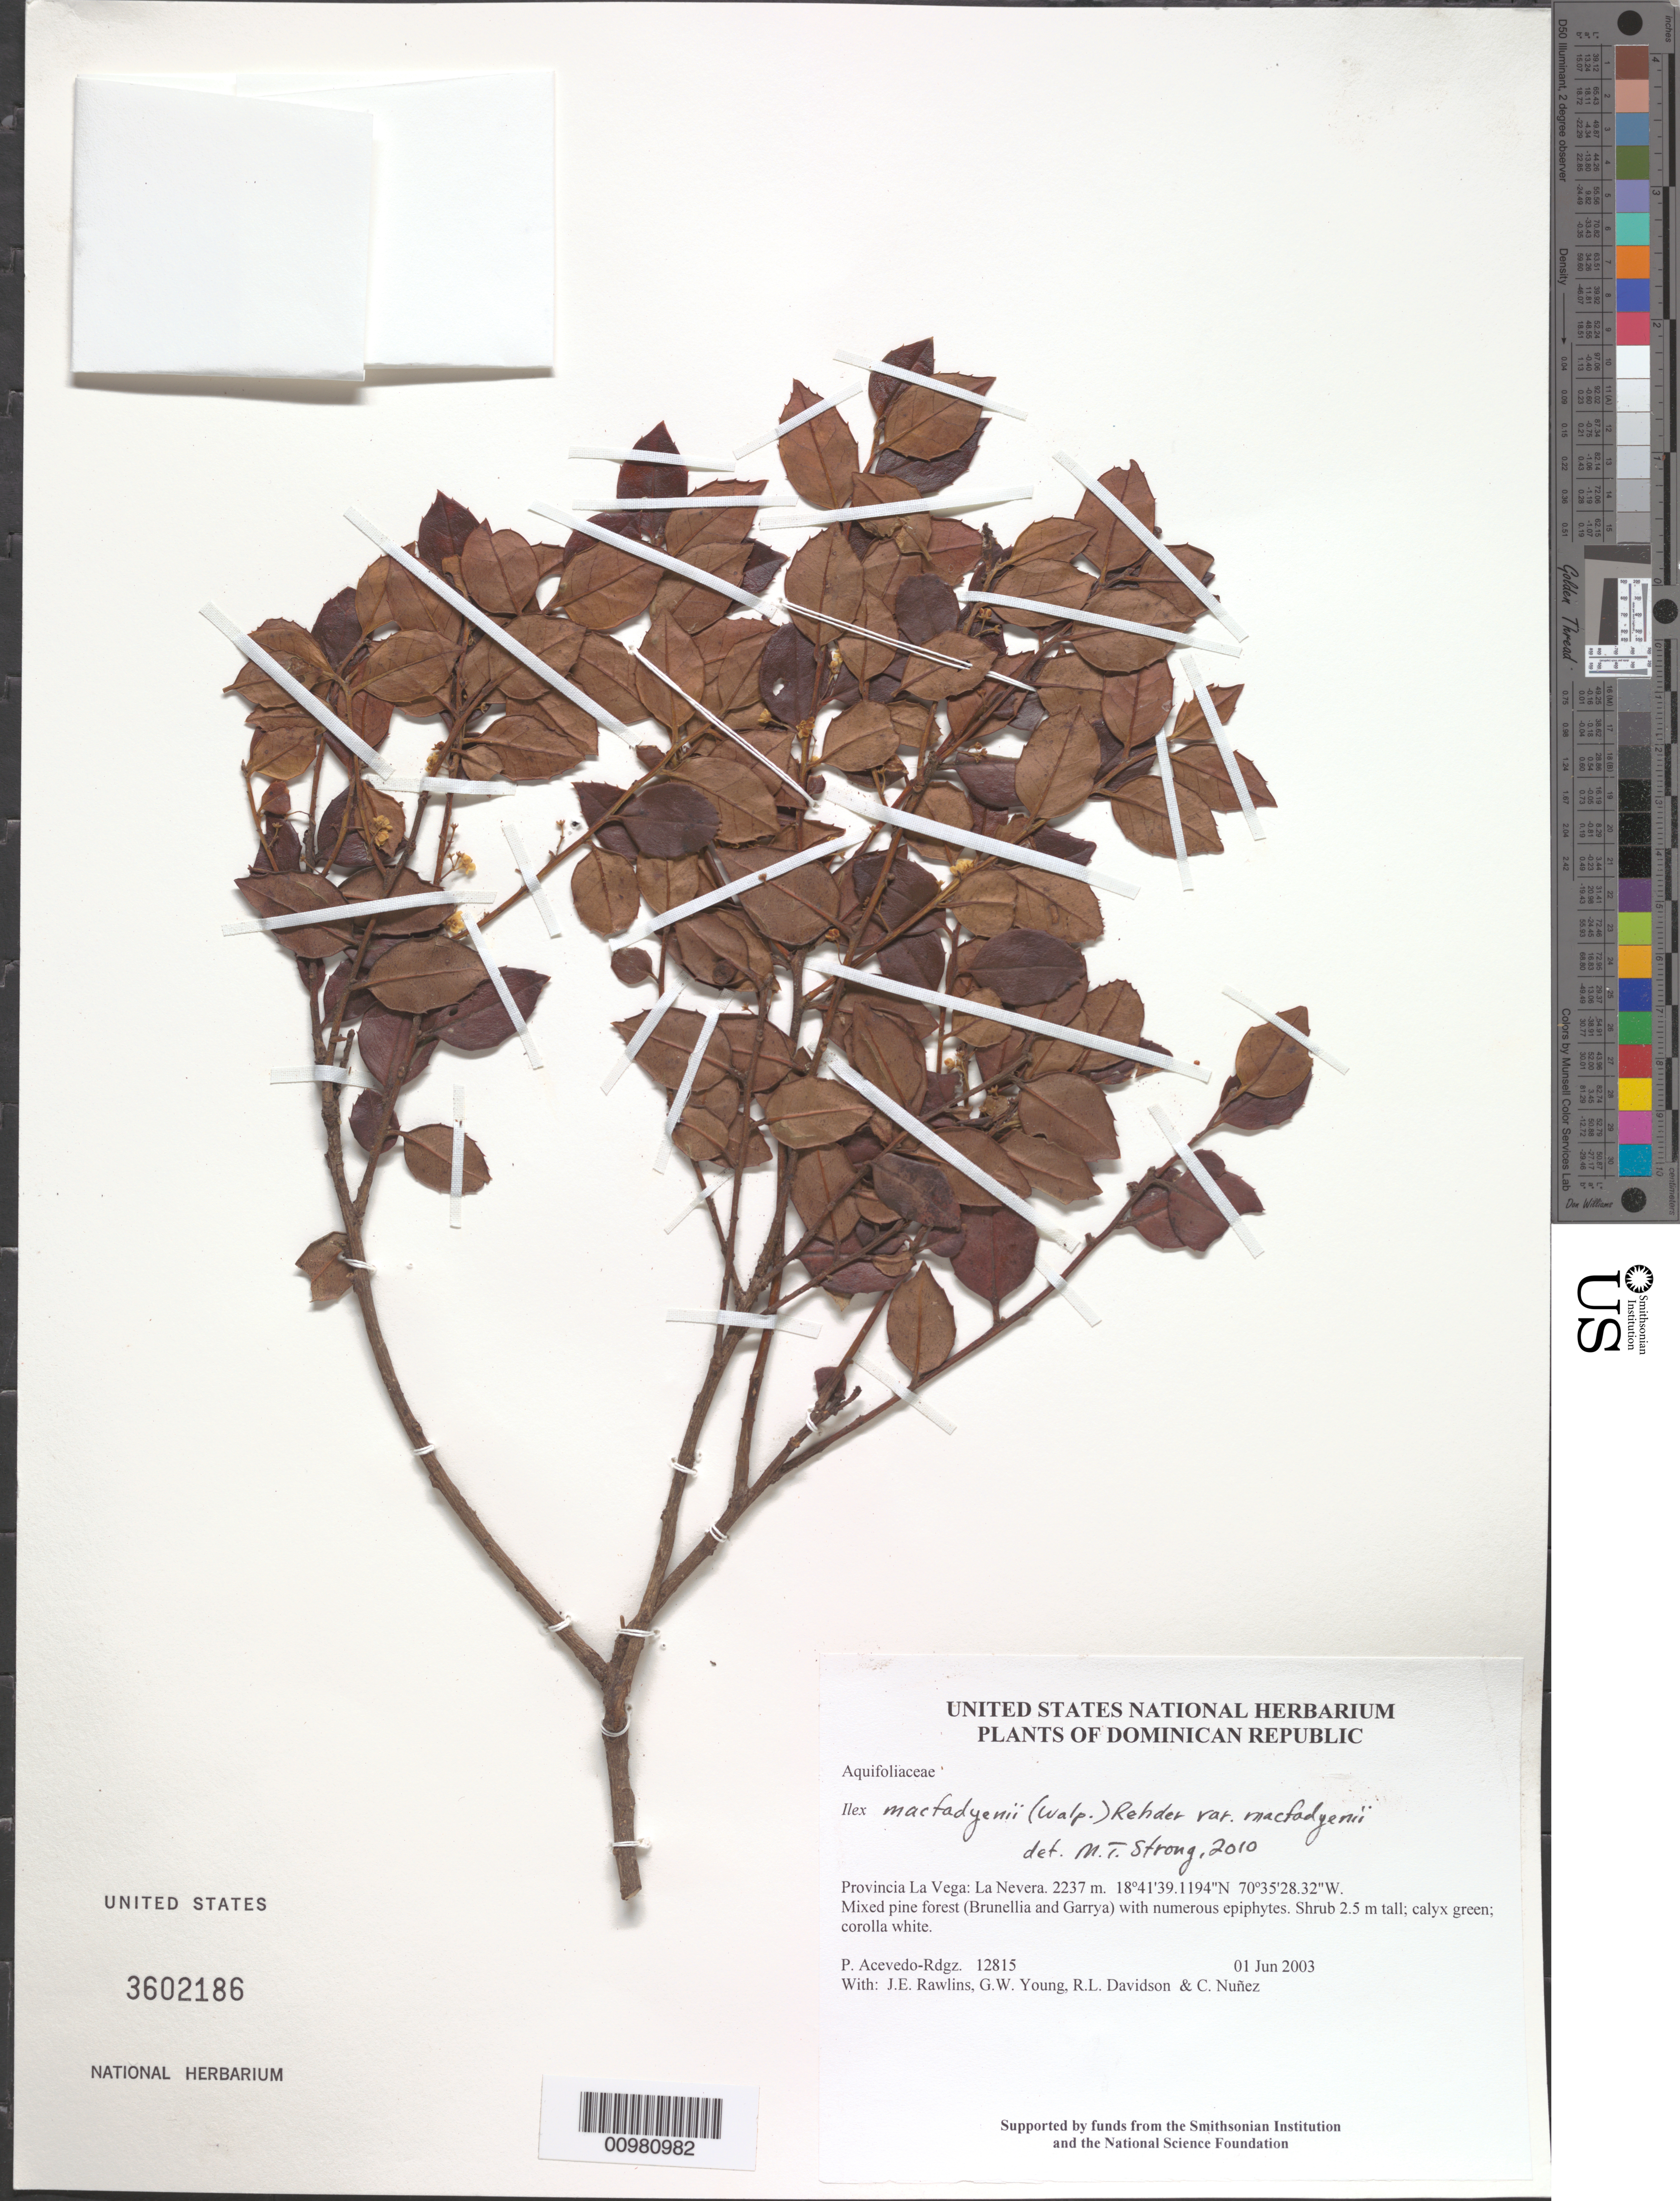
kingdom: Plantae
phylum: Tracheophyta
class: Magnoliopsida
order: Aquifoliales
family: Aquifoliaceae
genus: Ilex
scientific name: Ilex macfadyenii var. macfadyenii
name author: (Walp.) Rehder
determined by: Strong, M. T., (US), Smithsonian Institution - National Museum of Natural History (UNITED STATES)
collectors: P. Acevedo-Rodr., J. Rawlins, G. Young, R. Davidson & C. Nunez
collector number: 12815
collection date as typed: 01 Jun 2003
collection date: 2003-06-01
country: Dominican Republic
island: Hispaniola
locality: Provincia La Vega: La Nevera.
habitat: Mixed pine forest (Brunellia and Garrya) with numerous epiphytes.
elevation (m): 2237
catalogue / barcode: US 3602186